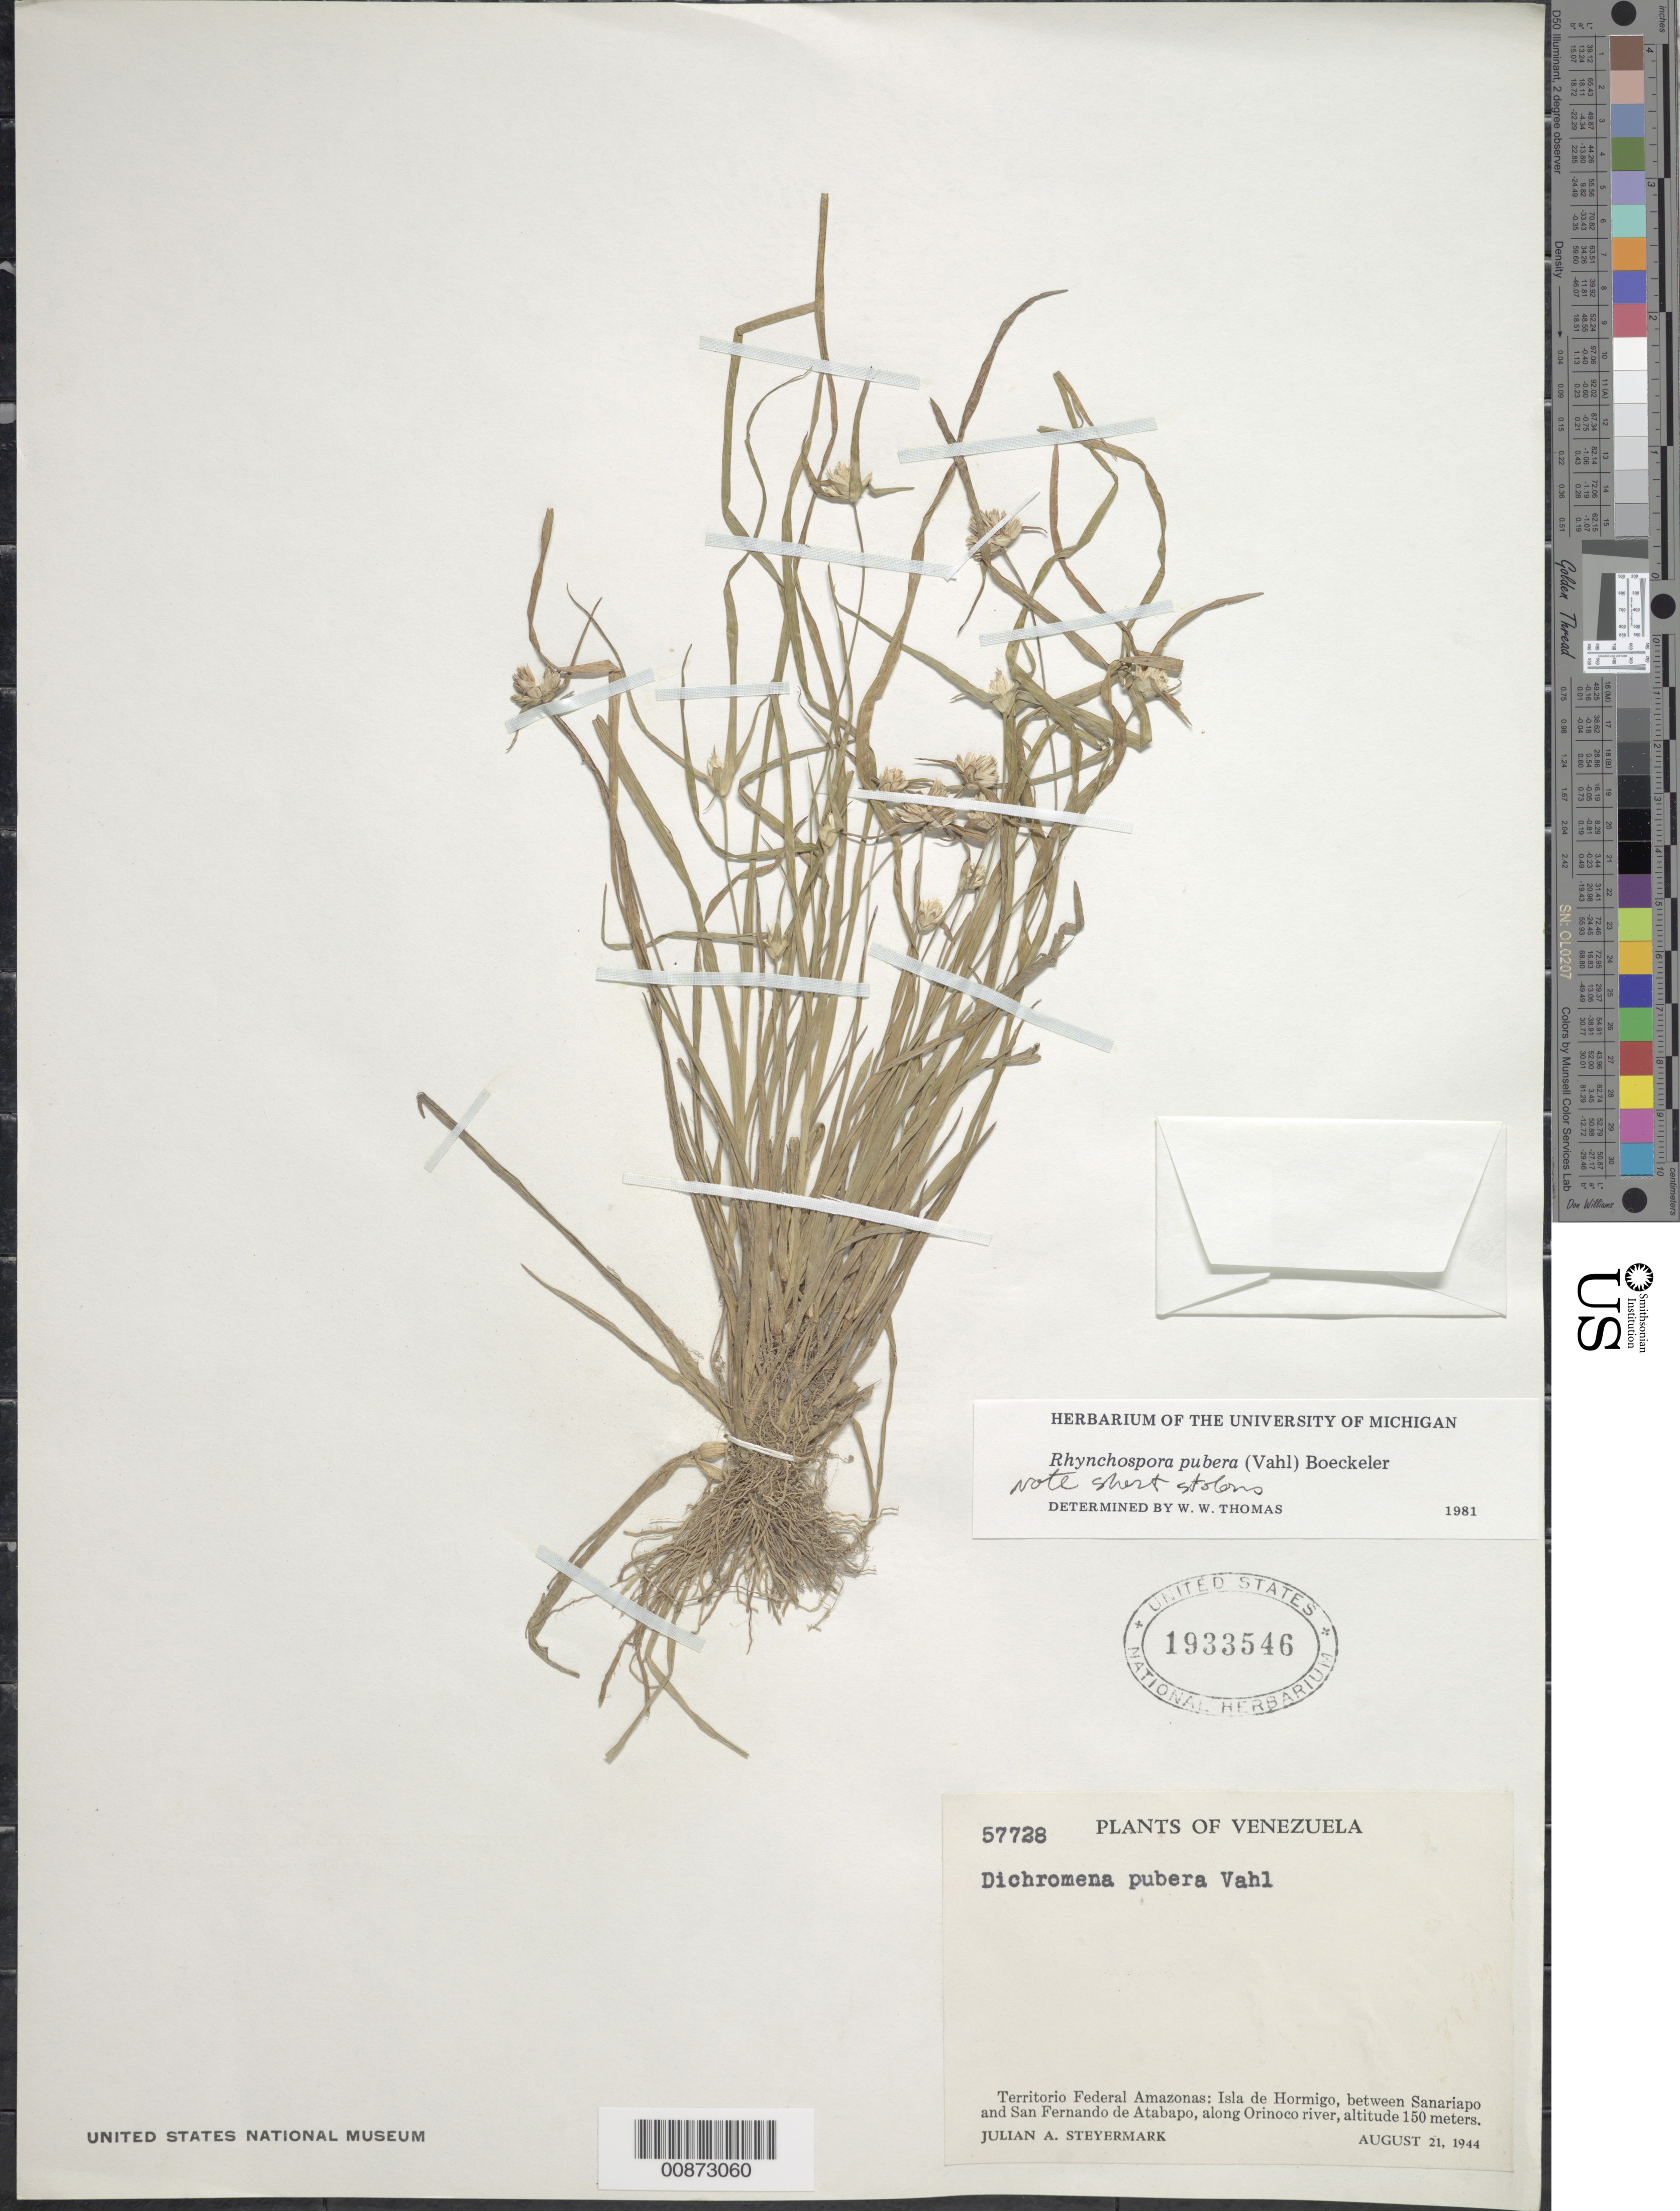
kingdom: Plantae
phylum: Tracheophyta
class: Liliopsida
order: Poales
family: Cyperaceae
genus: Rhynchospora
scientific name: Rhynchospora pubera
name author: (Vahl) Boeckeler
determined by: Thomas, W. W., (NY), New York Botanical Garden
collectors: J. Steyermark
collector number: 57728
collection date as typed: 21-Aug-44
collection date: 1944-08-21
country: Venezuela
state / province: Amazonas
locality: Isla de Hormigo, between Sanariapo and San Fernando de Atabapo, along Orinoco River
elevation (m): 150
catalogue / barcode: US 1933546